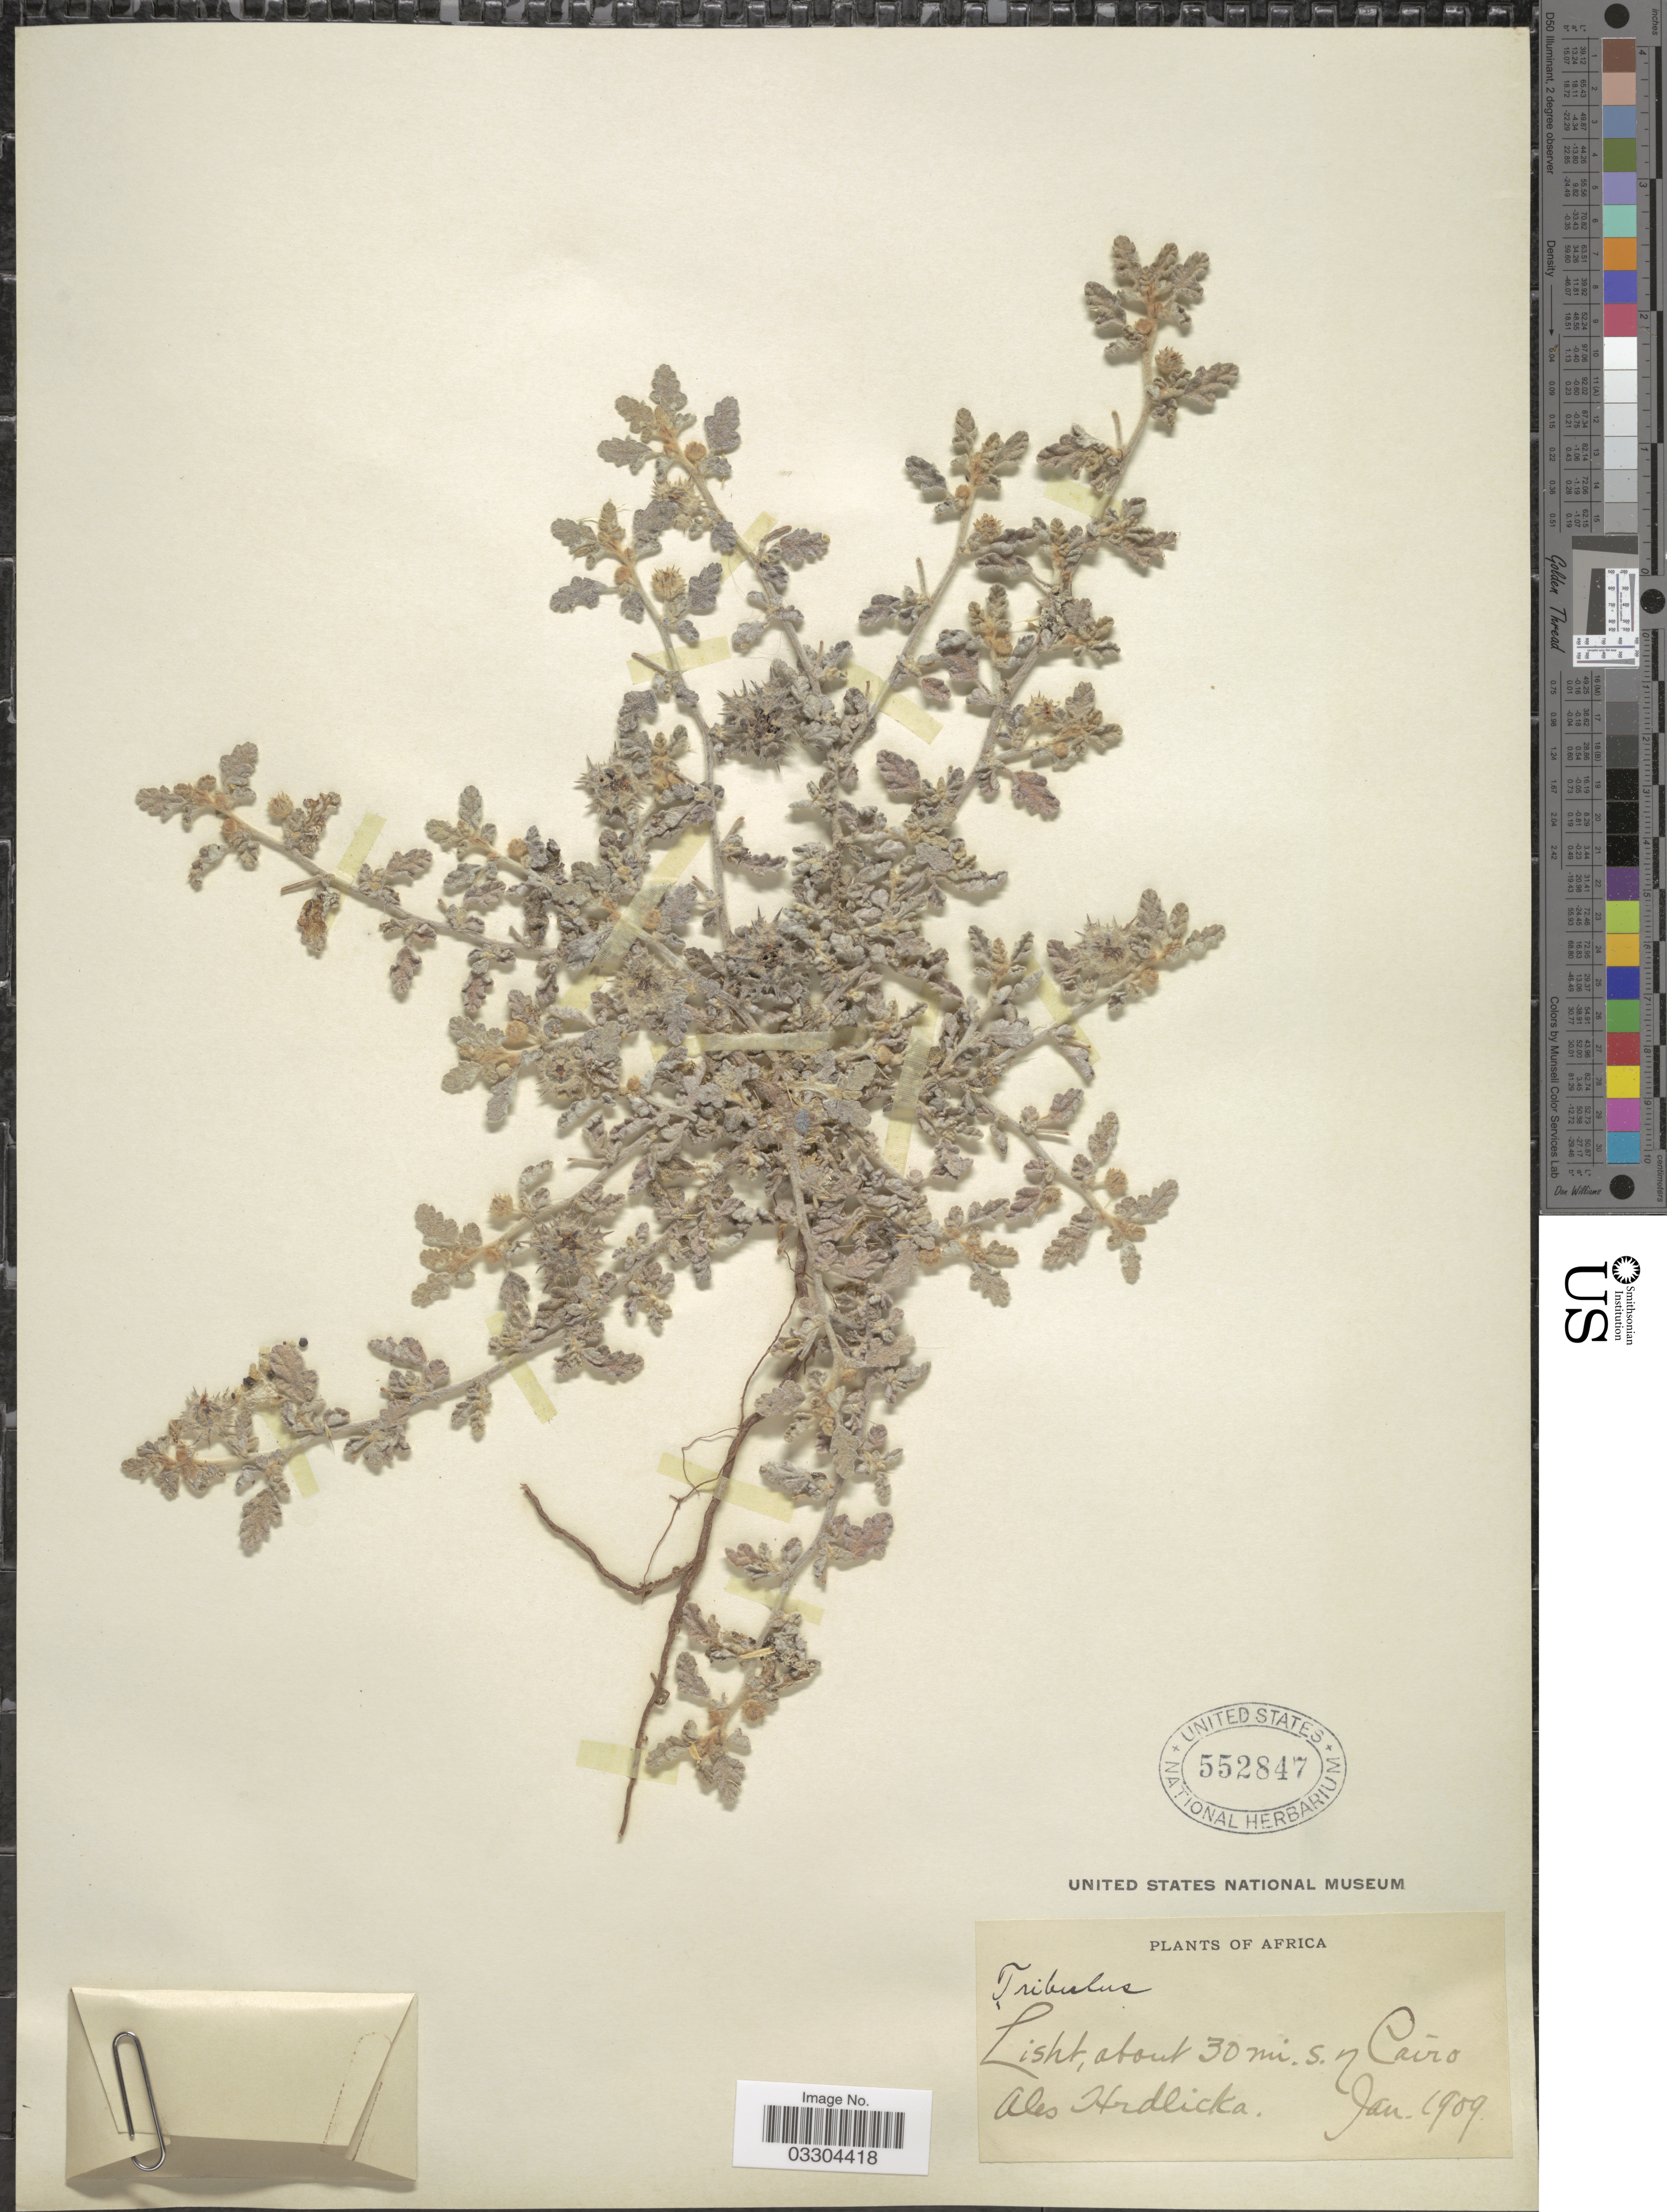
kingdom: Plantae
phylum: Tracheophyta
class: Magnoliopsida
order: Zygophyllales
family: Zygophyllaceae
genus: Tribulus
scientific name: Tribulus alatus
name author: Delile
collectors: A. Hrdlicka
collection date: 1909-01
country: Egypt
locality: Lisht, about 30 mi. s. of Cairo.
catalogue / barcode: US 552847